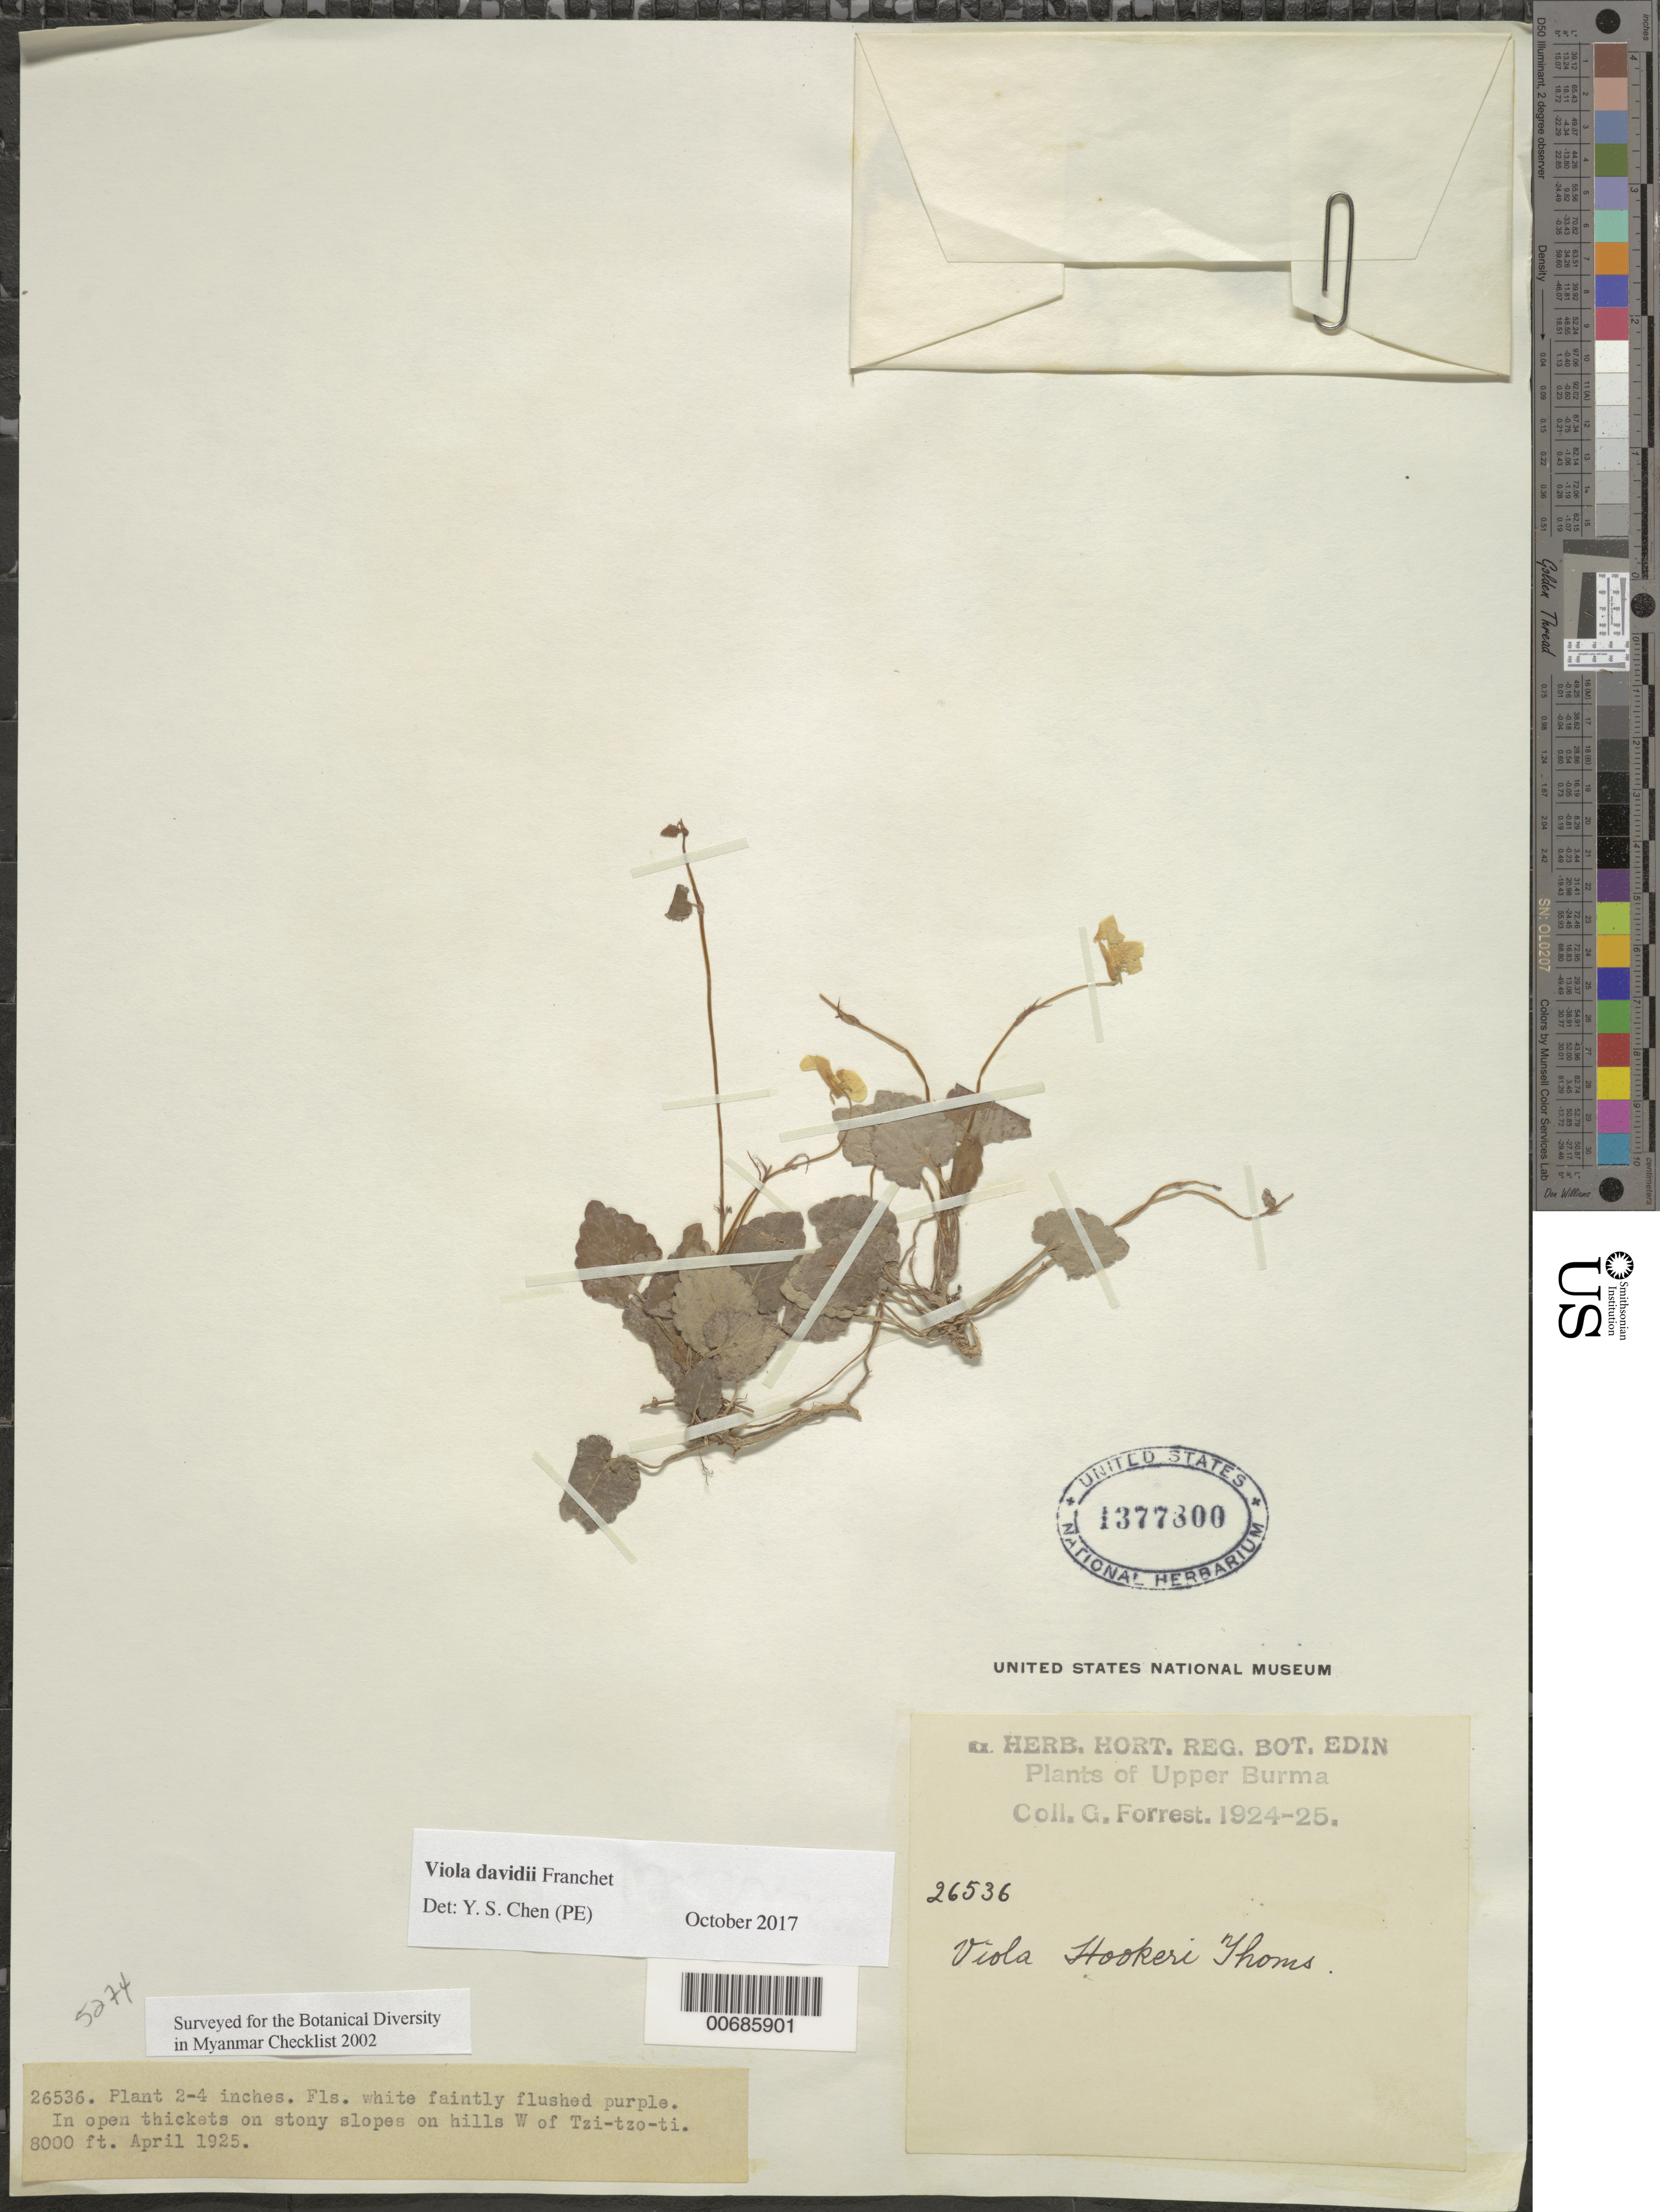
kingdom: Plantae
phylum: Tracheophyta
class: Magnoliopsida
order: Malpighiales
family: Violaceae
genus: Viola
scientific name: Viola davidii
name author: Franch.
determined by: Chen, Y. S.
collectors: G. Forrest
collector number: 26536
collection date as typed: Apr 1925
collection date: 1925-04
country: Myanmar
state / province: Kachin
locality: Tzi-tzo-ti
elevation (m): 2438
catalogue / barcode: US 1377800